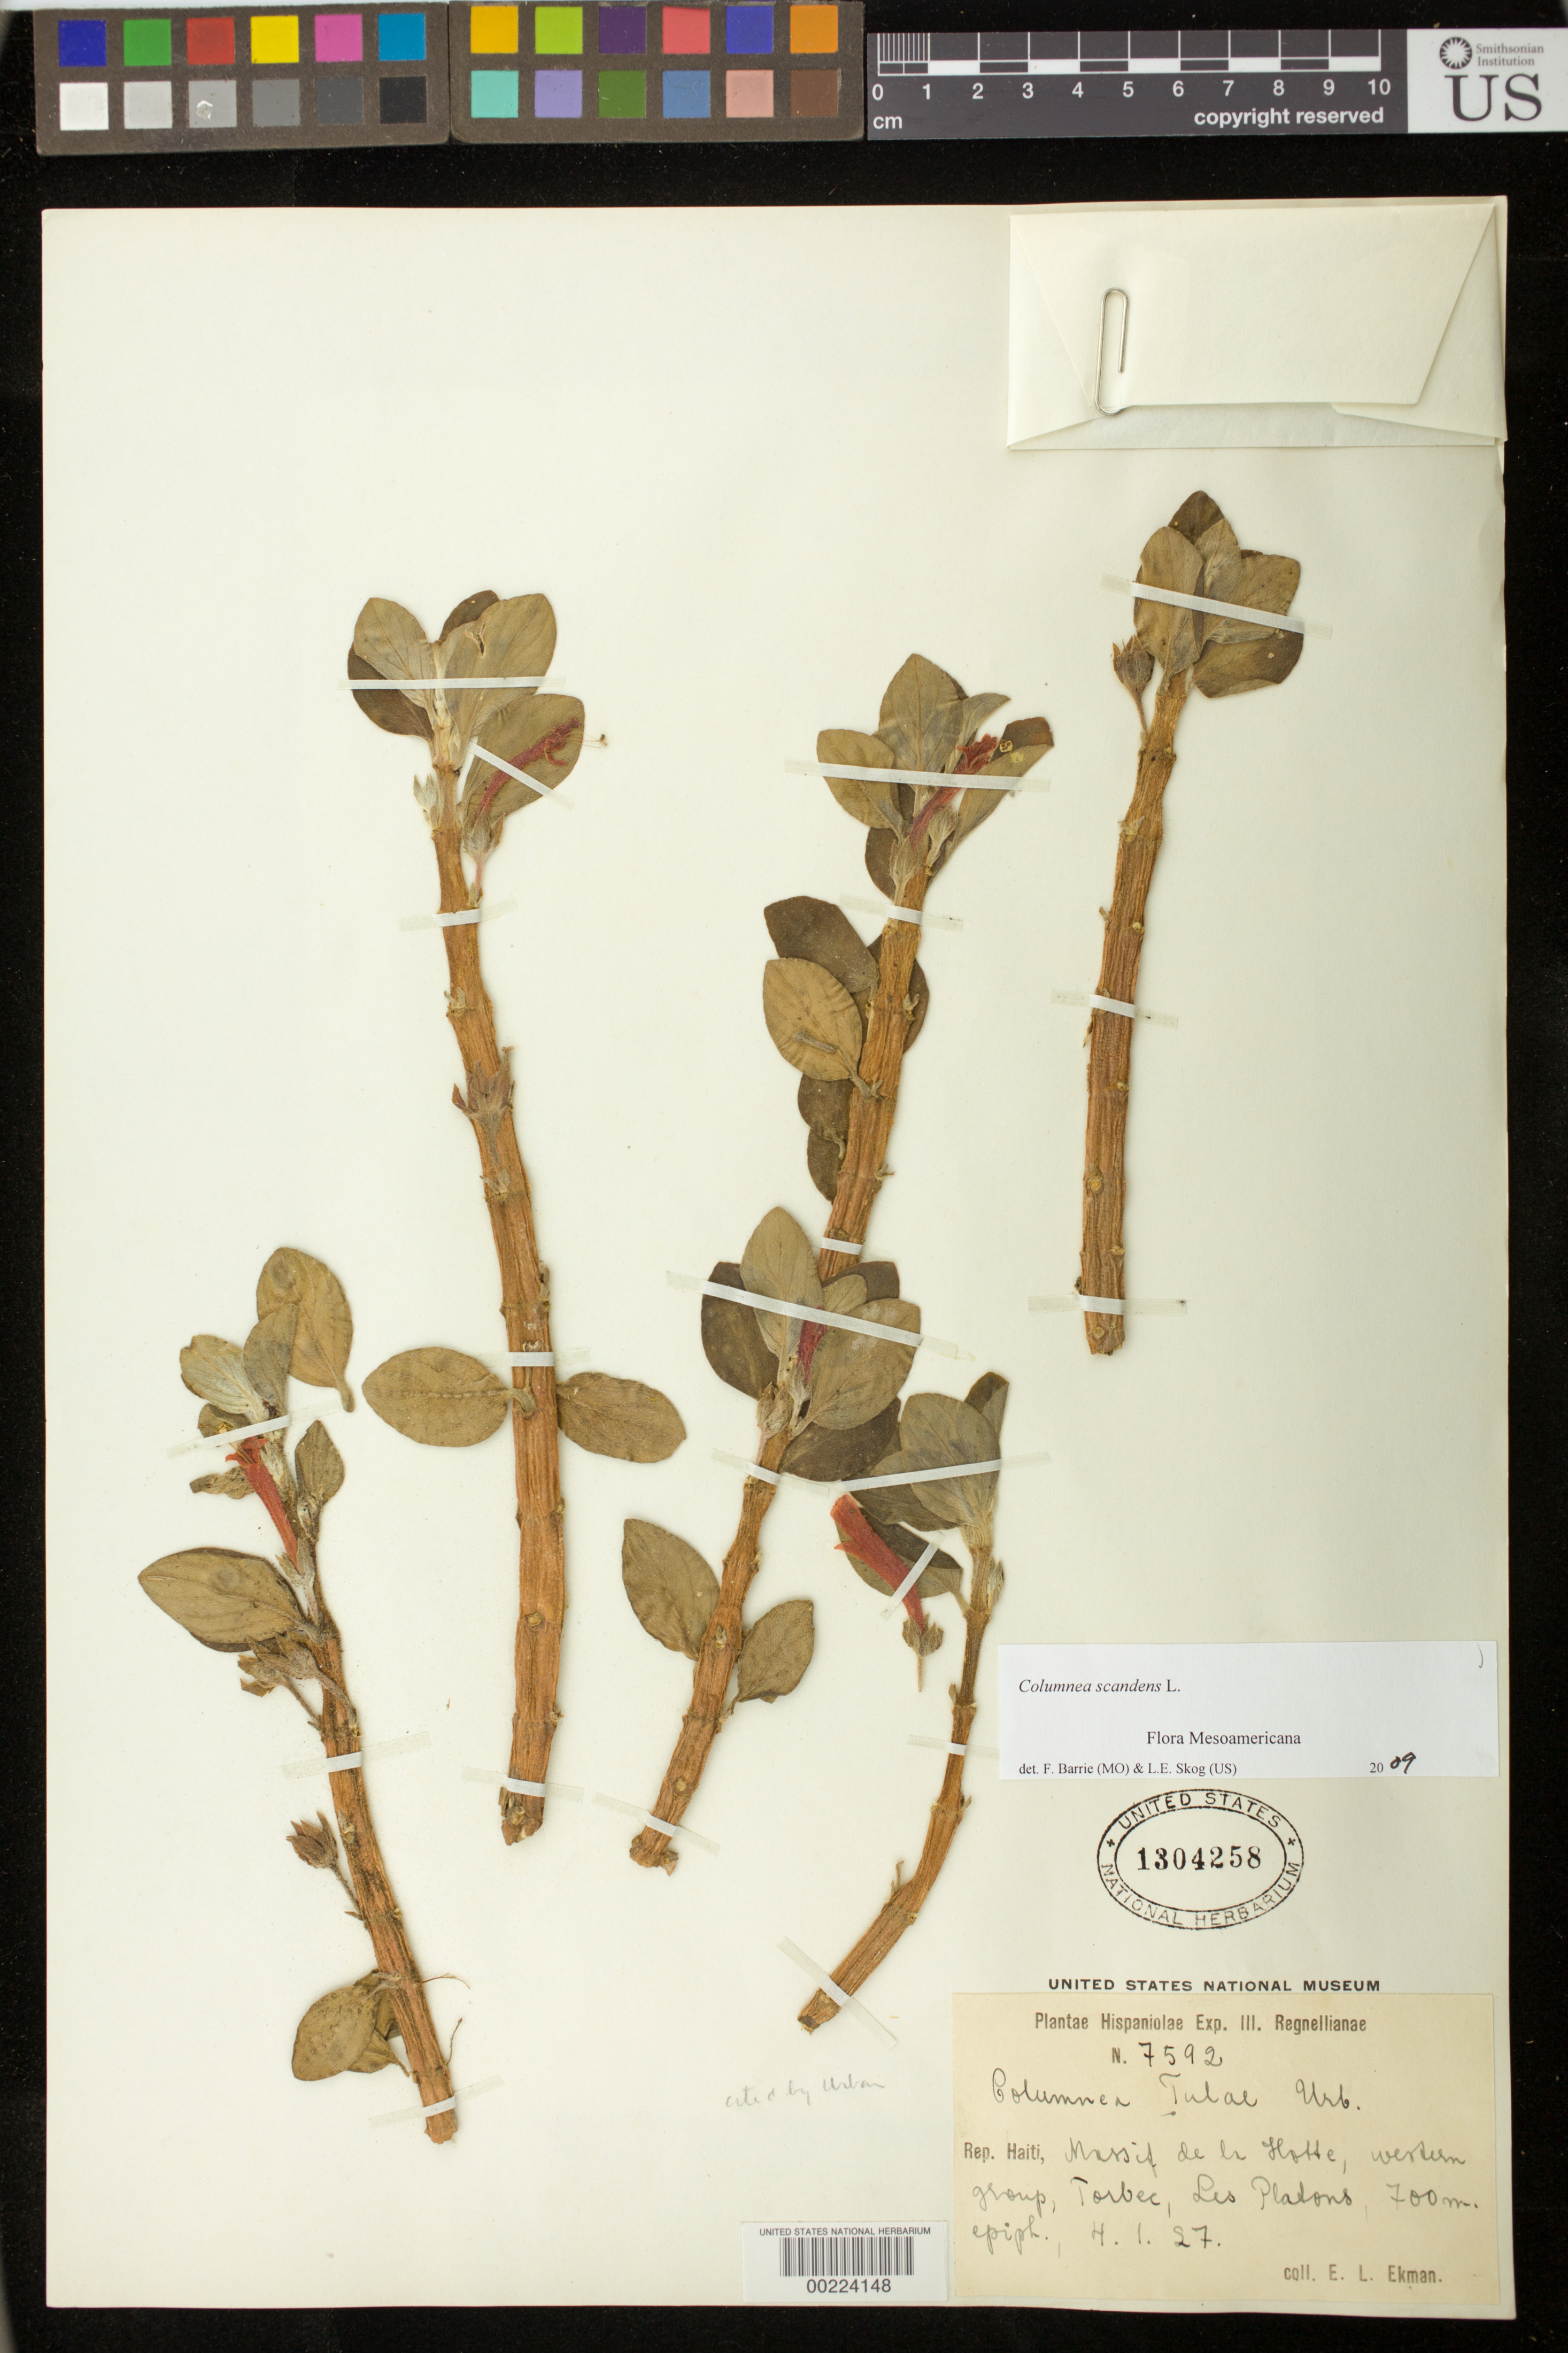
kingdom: Plantae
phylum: Tracheophyta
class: Magnoliopsida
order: Lamiales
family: Gesneriaceae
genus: Columnea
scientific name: Columnea scandens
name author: L.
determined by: Barrie, F. R.; Skog, Laurence E.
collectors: E. L. Ekman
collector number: H 7592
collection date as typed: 04 Jan 1927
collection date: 1927-01-04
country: Haiti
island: Hispaniola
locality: Massif de la Hotte, western group, Torbec, Les Platons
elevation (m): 700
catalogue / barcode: US 1304258